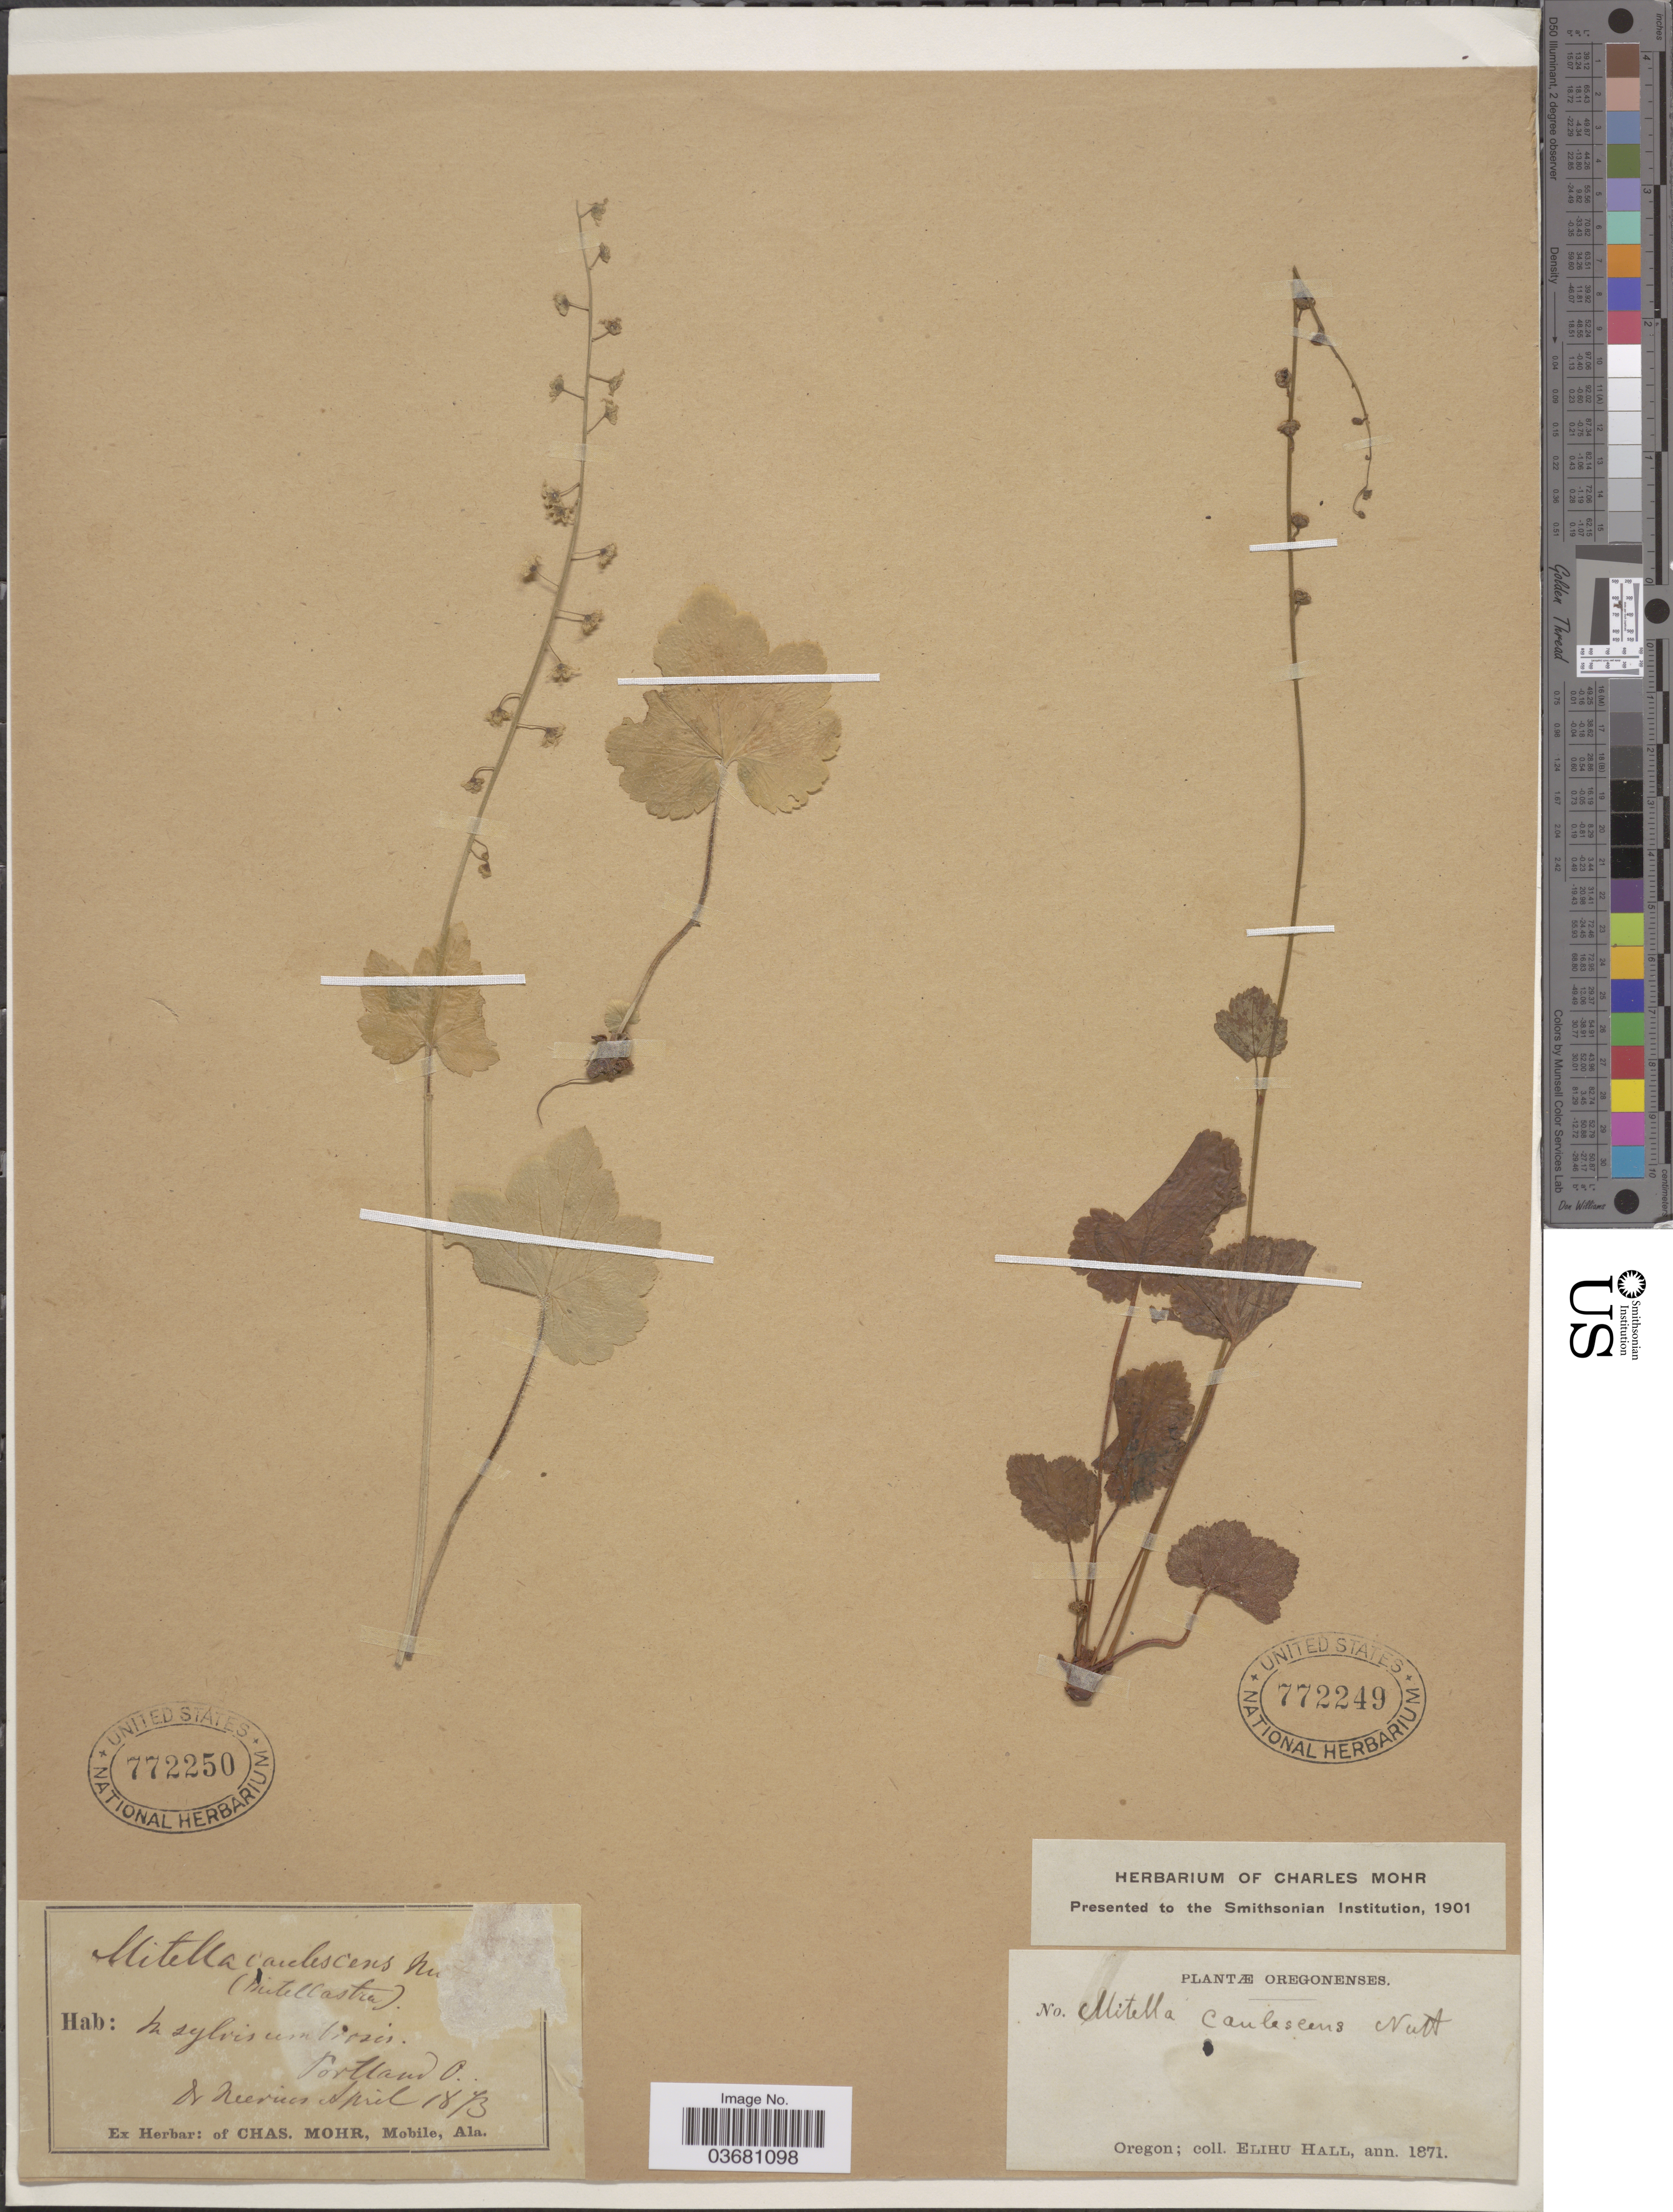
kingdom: Plantae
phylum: Tracheophyta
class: Magnoliopsida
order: Saxifragales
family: Saxifragaceae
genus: Mitella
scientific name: Mitella caulescens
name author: (Nutt.) Howell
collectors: E. Hall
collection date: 1871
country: United States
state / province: Oregon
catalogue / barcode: US 772249